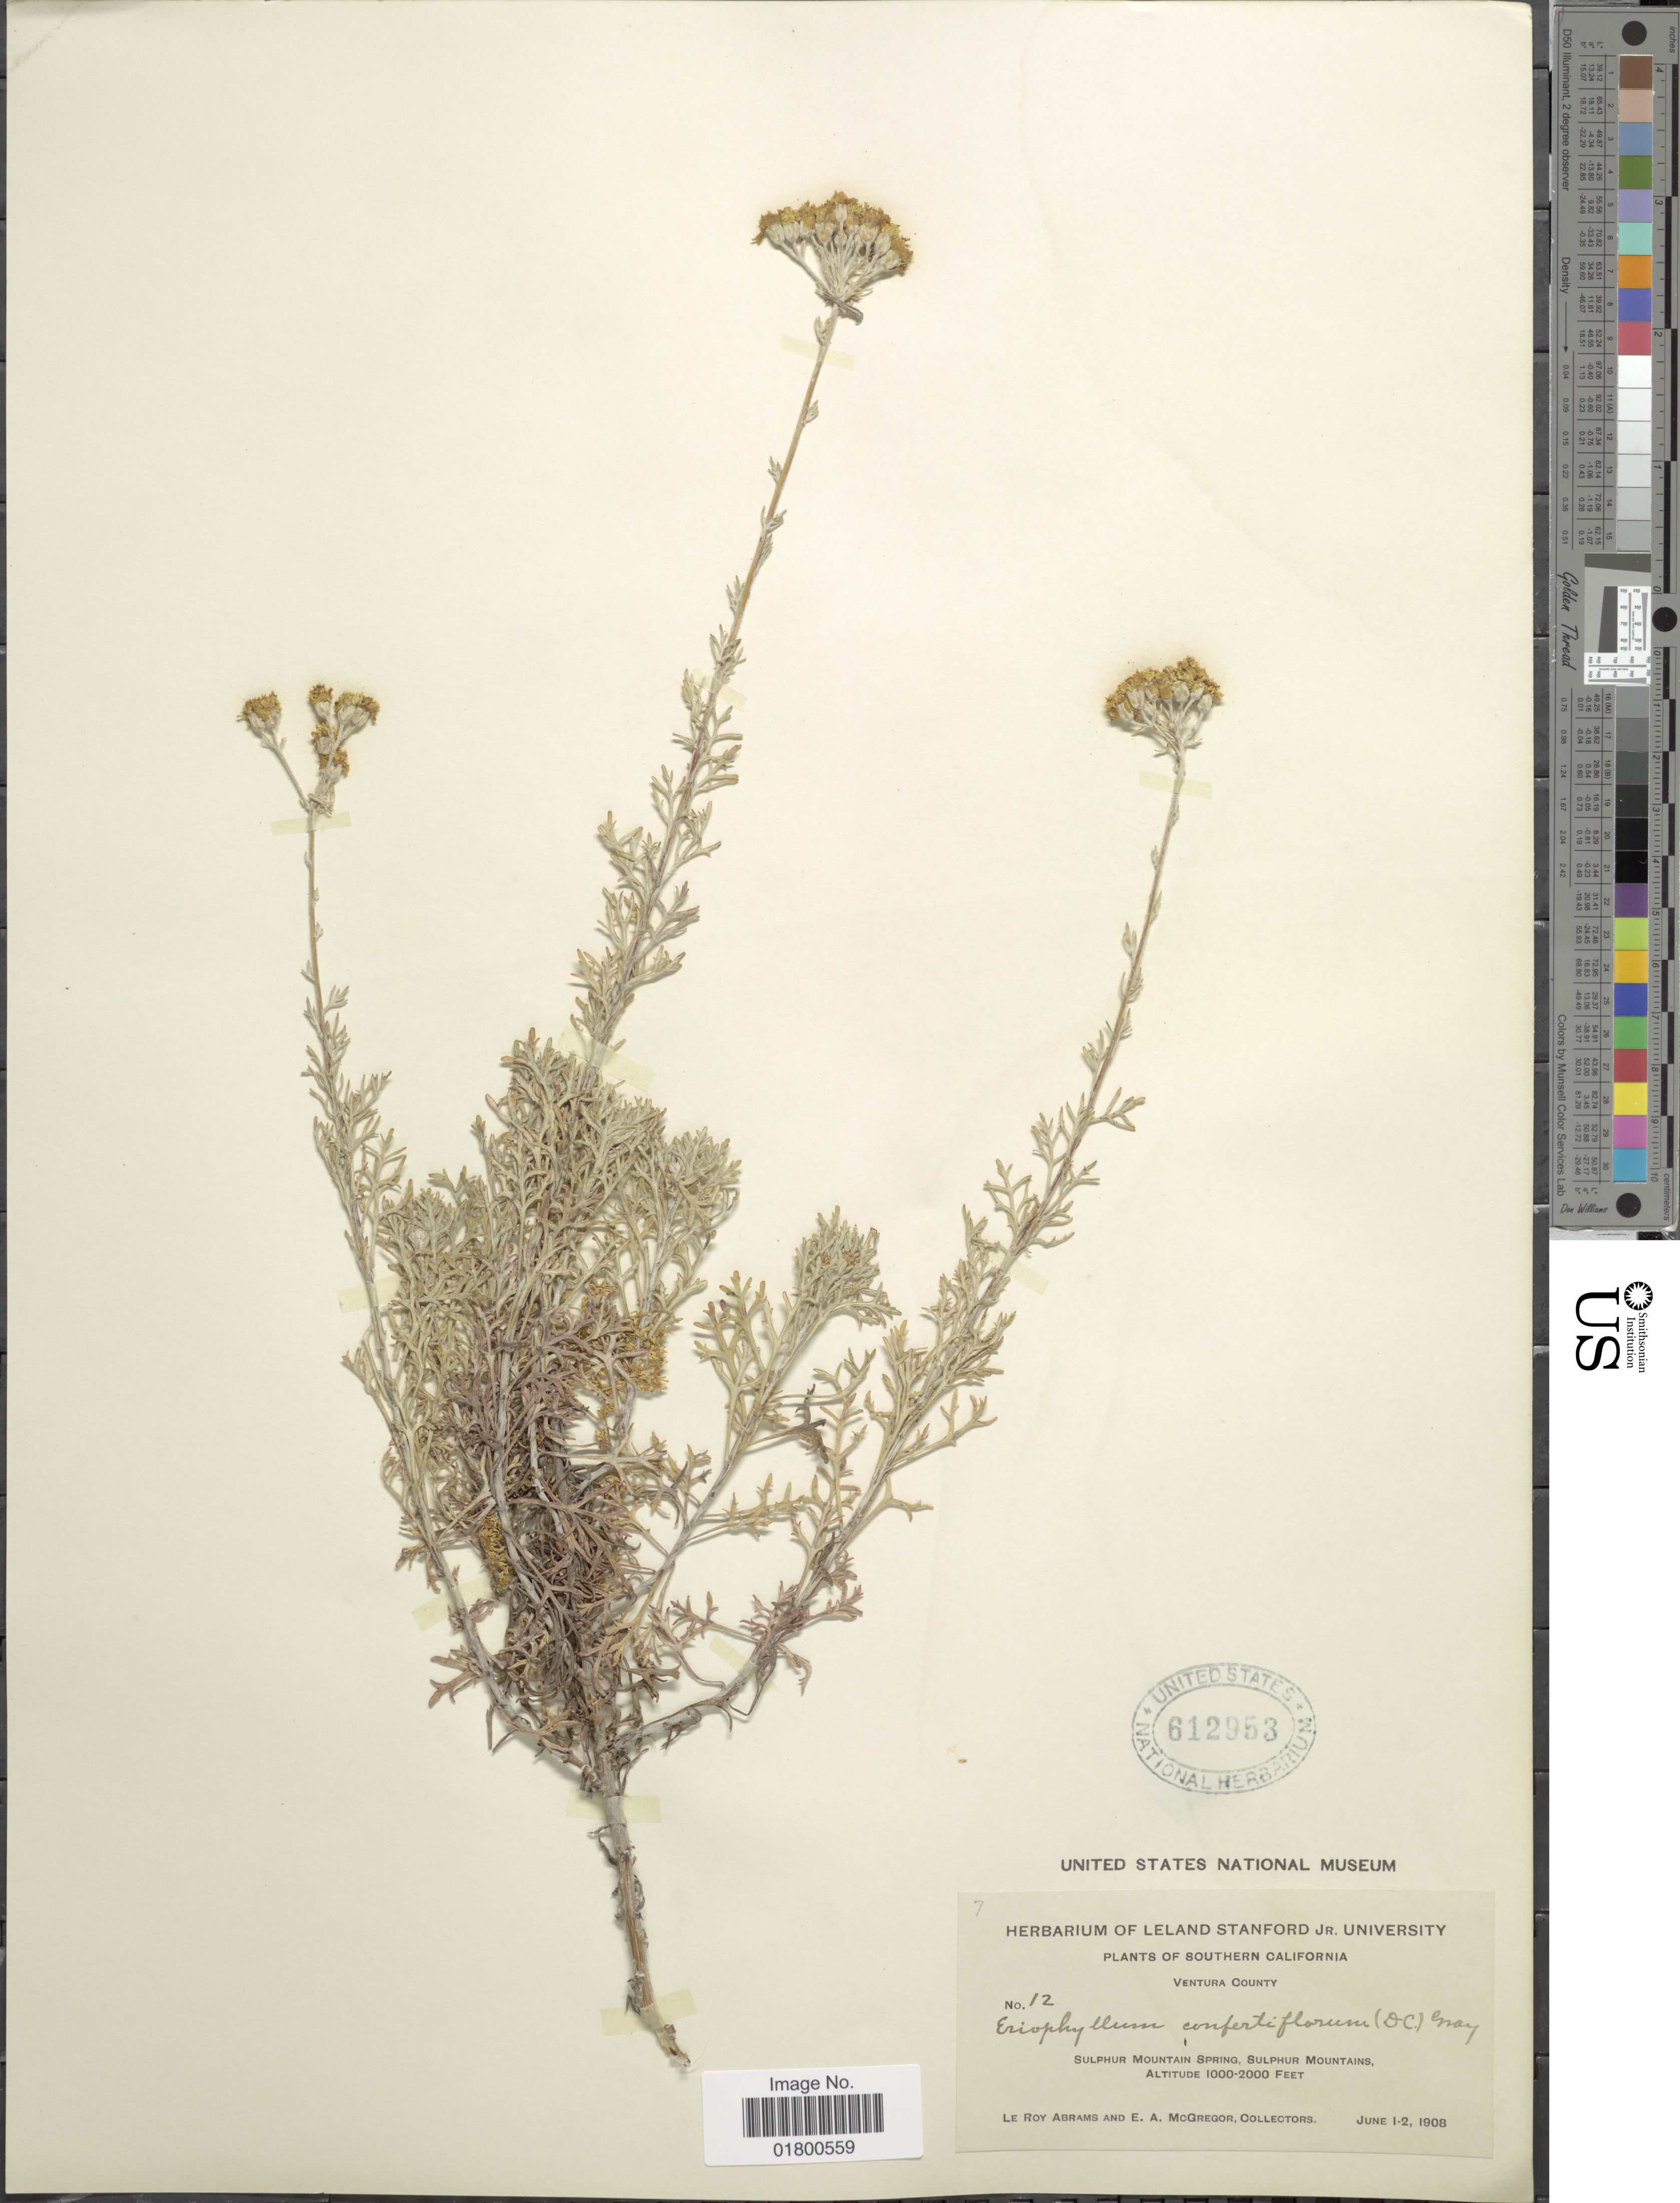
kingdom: Plantae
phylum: Tracheophyta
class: Magnoliopsida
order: Asterales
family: Asteraceae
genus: Eriophyllum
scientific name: Eriophyllum tenuifolium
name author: (DC.) Rydb.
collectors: L. Abrams & E. A. McGregor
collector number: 12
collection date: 1908-06-01/1908-06-02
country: United States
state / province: California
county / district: Ventura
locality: Southern California, Ventura County, Sulphur Mountain Spring, Sulphur Mountains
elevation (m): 305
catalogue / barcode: US 612953